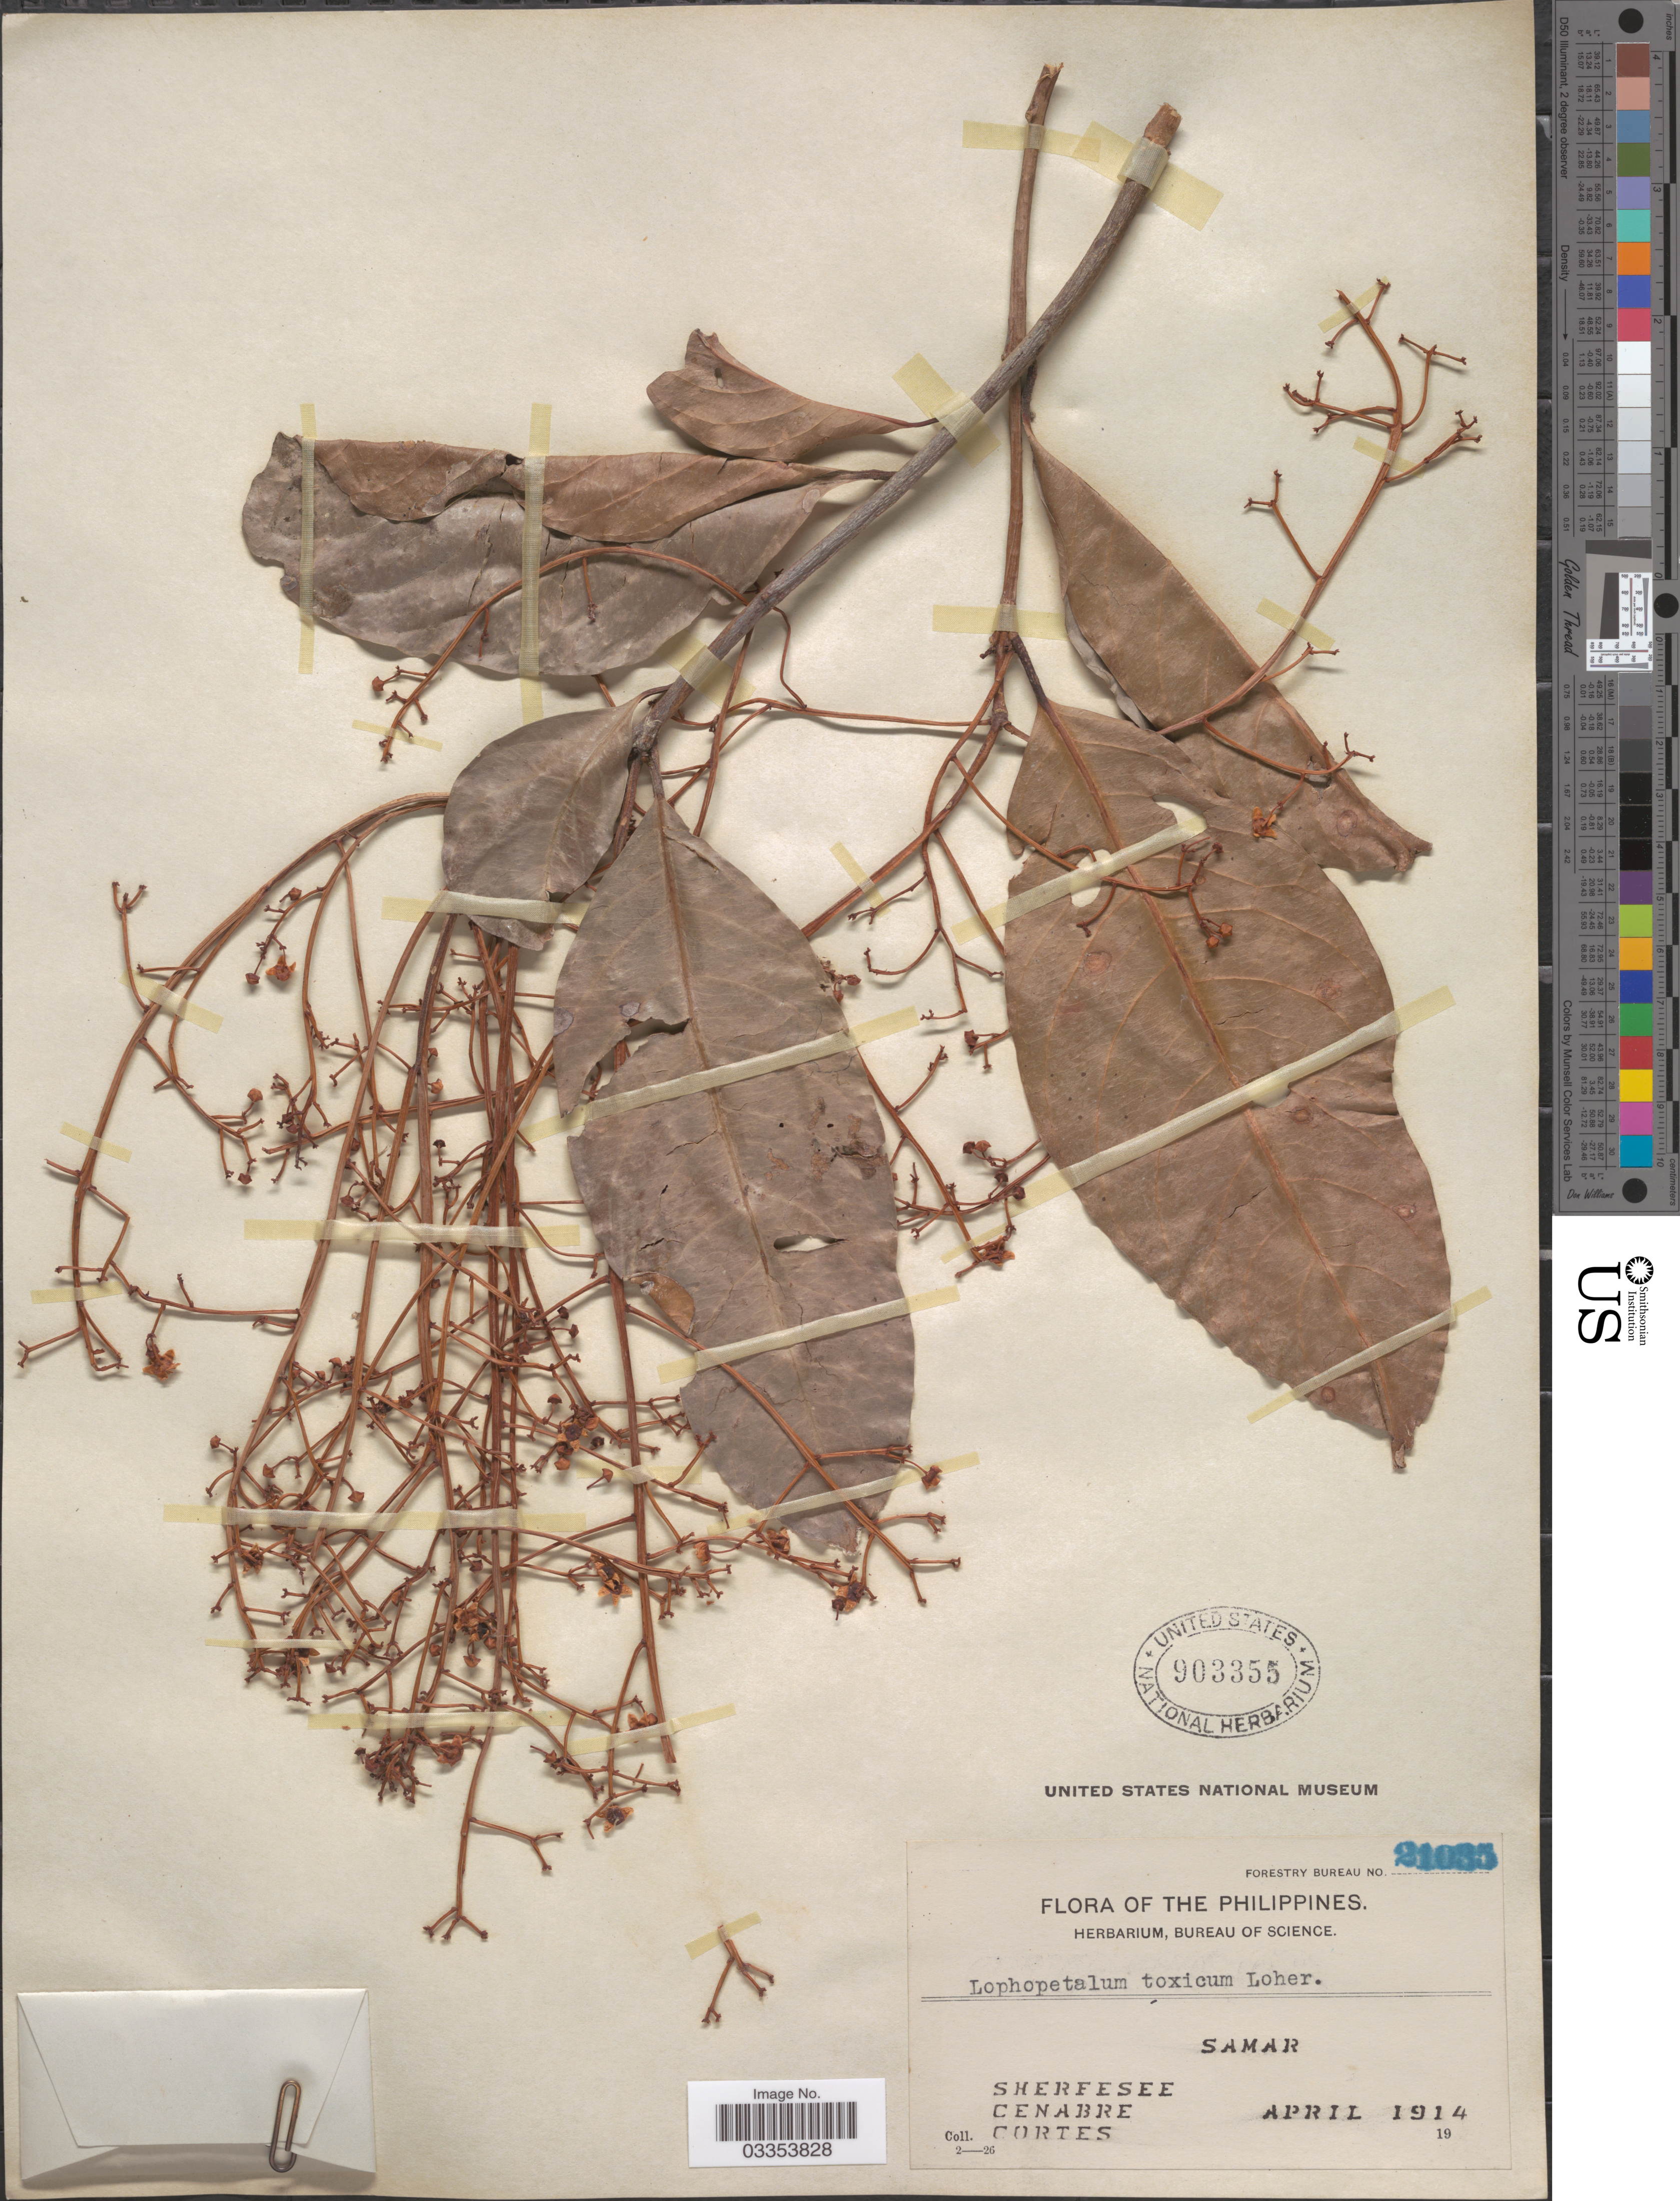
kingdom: Plantae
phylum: Tracheophyta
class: Magnoliopsida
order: Celastrales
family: Celastraceae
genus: Lophopetalum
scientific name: Lophopetalum javanicum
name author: (Zoll.) Turcz.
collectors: -. Sherfesee, -. Cenabre & -. Cortes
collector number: Forestry Bureau 21035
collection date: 1914-04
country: Philippines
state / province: Eastern Visayas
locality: Samar.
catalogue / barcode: US 903355